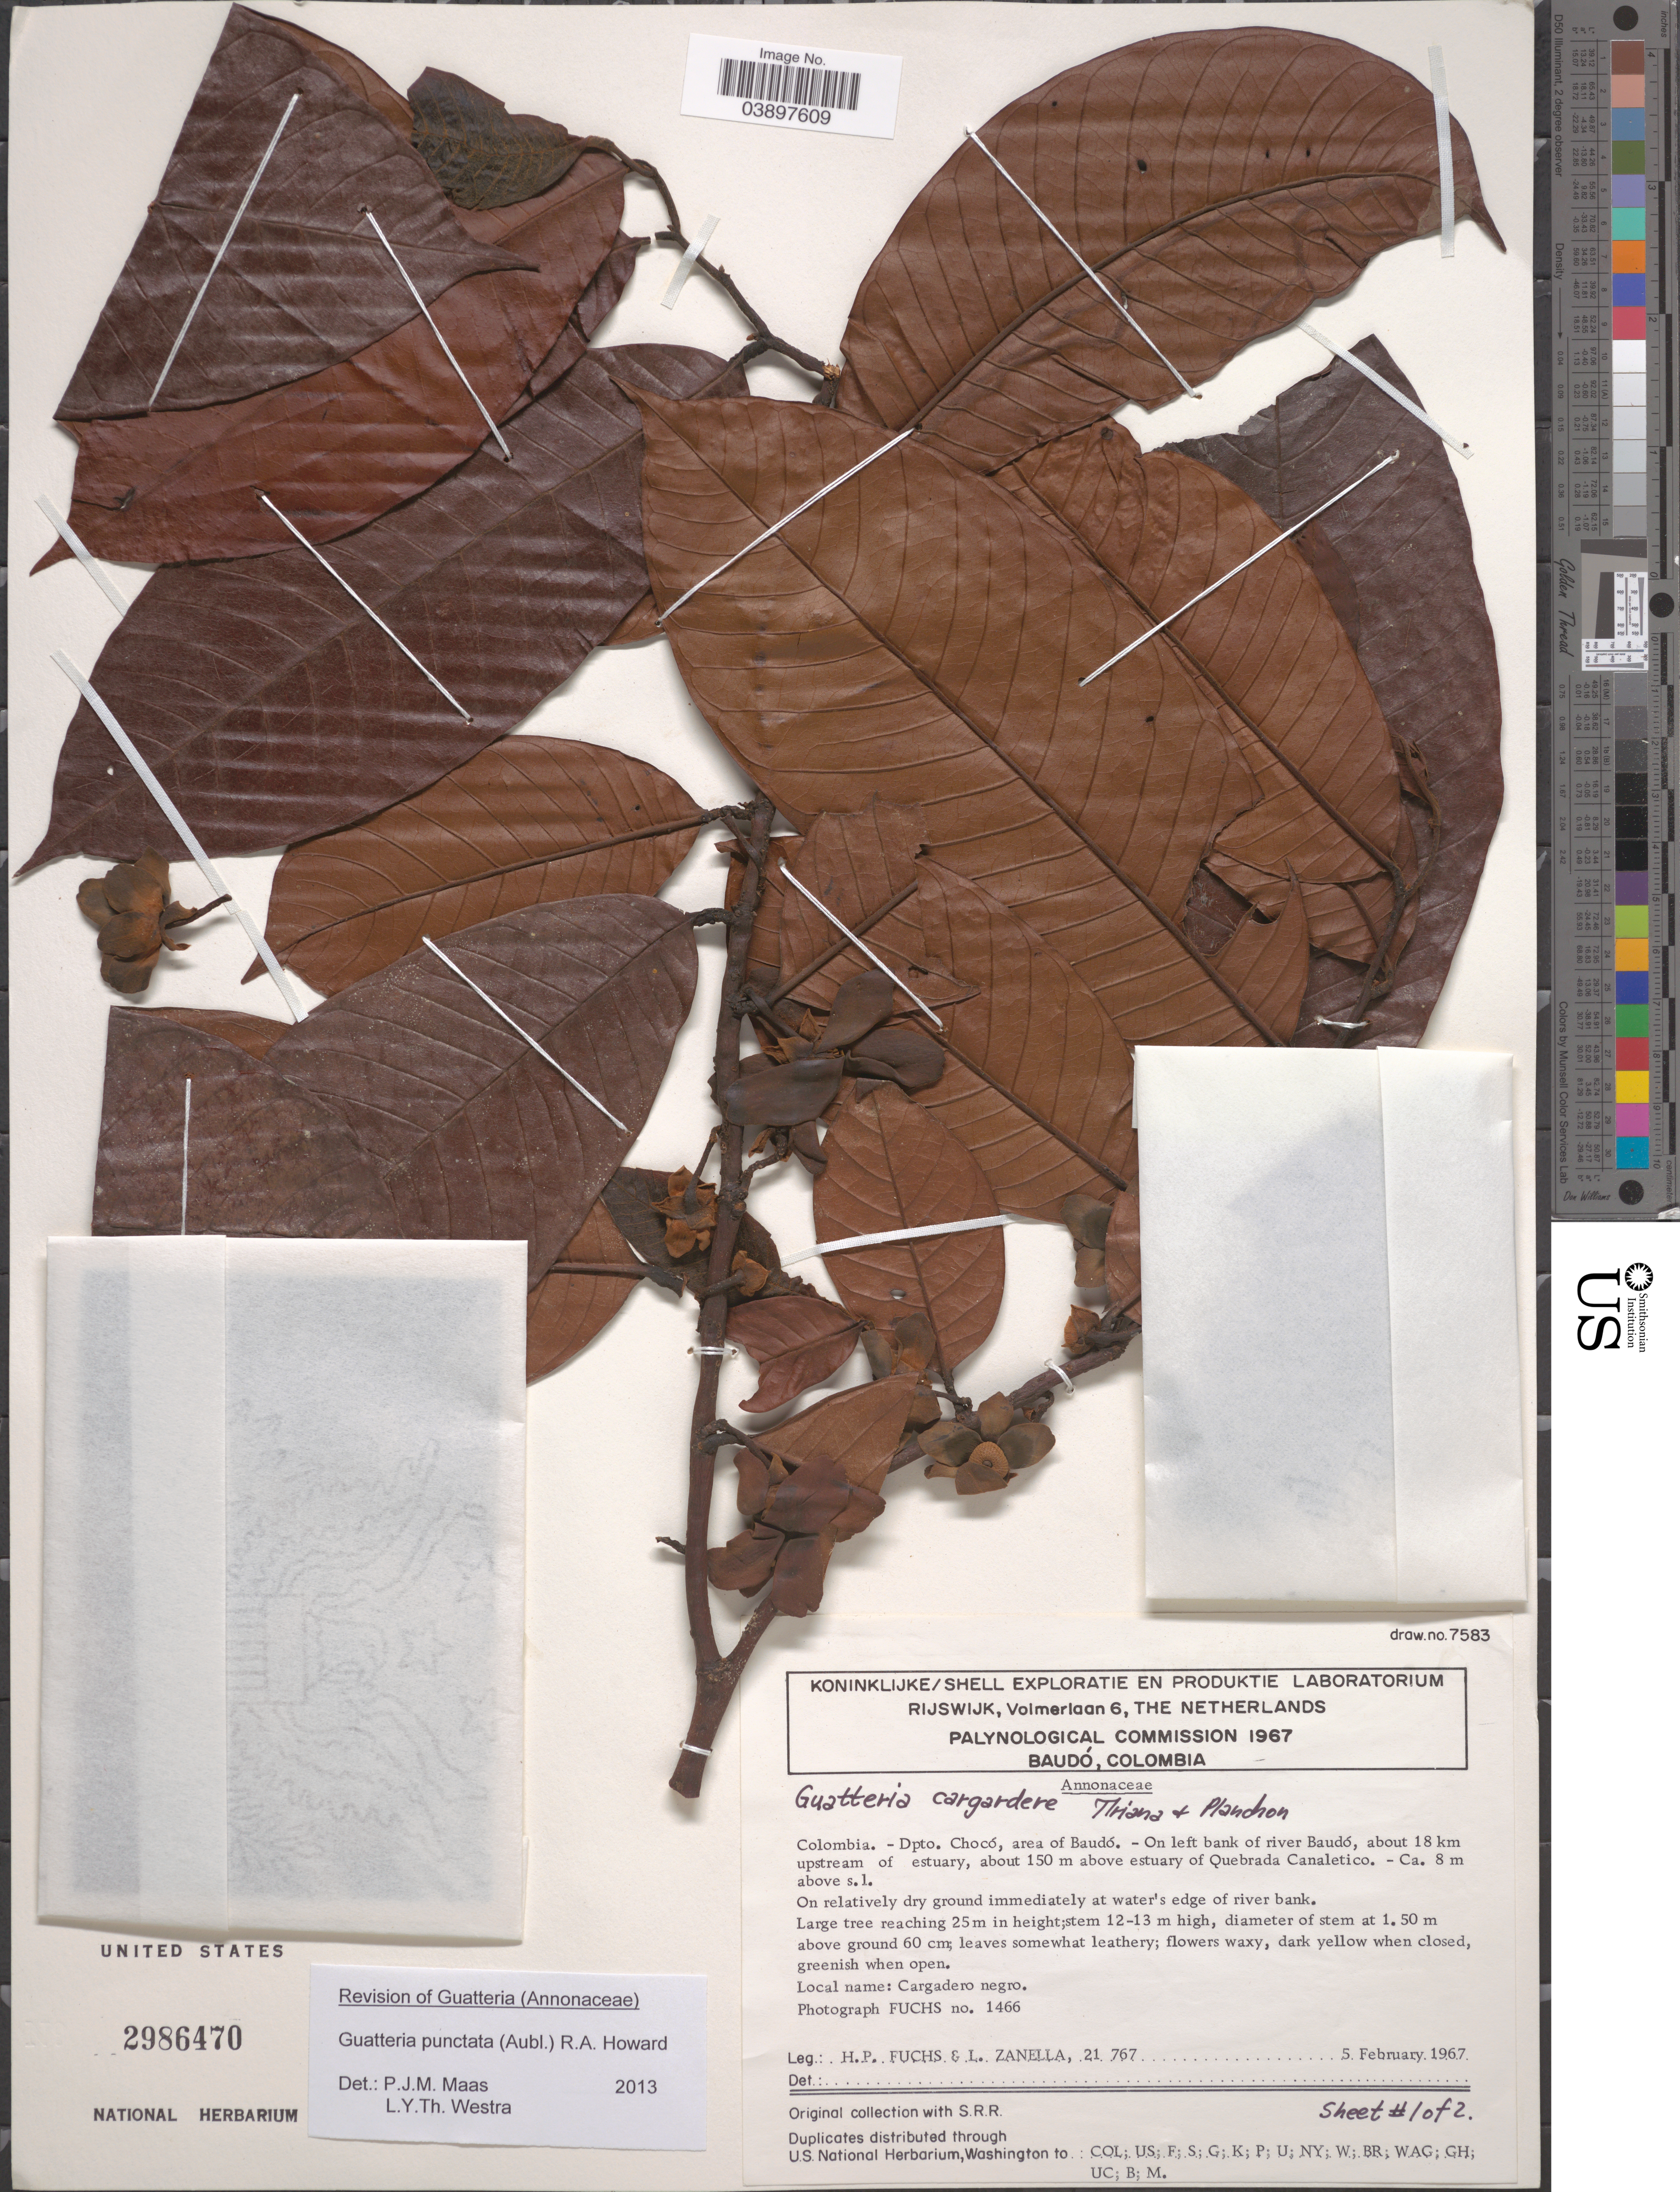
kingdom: Plantae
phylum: Tracheophyta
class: Magnoliopsida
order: Magnoliales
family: Annonaceae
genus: Guatteria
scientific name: Guatteria punctata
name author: (Aubl.) R.A. Howard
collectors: H. P. Fuchs & L. Zanella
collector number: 21767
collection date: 1967-02-05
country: Colombia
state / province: Chocó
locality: Dpto. Chocó, area of Baudó. - On left bank of river Baudó, about 18 km upstream of estuary, about 150 km. above estuary of Quebrada Canaletico.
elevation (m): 8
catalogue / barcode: US 2986470